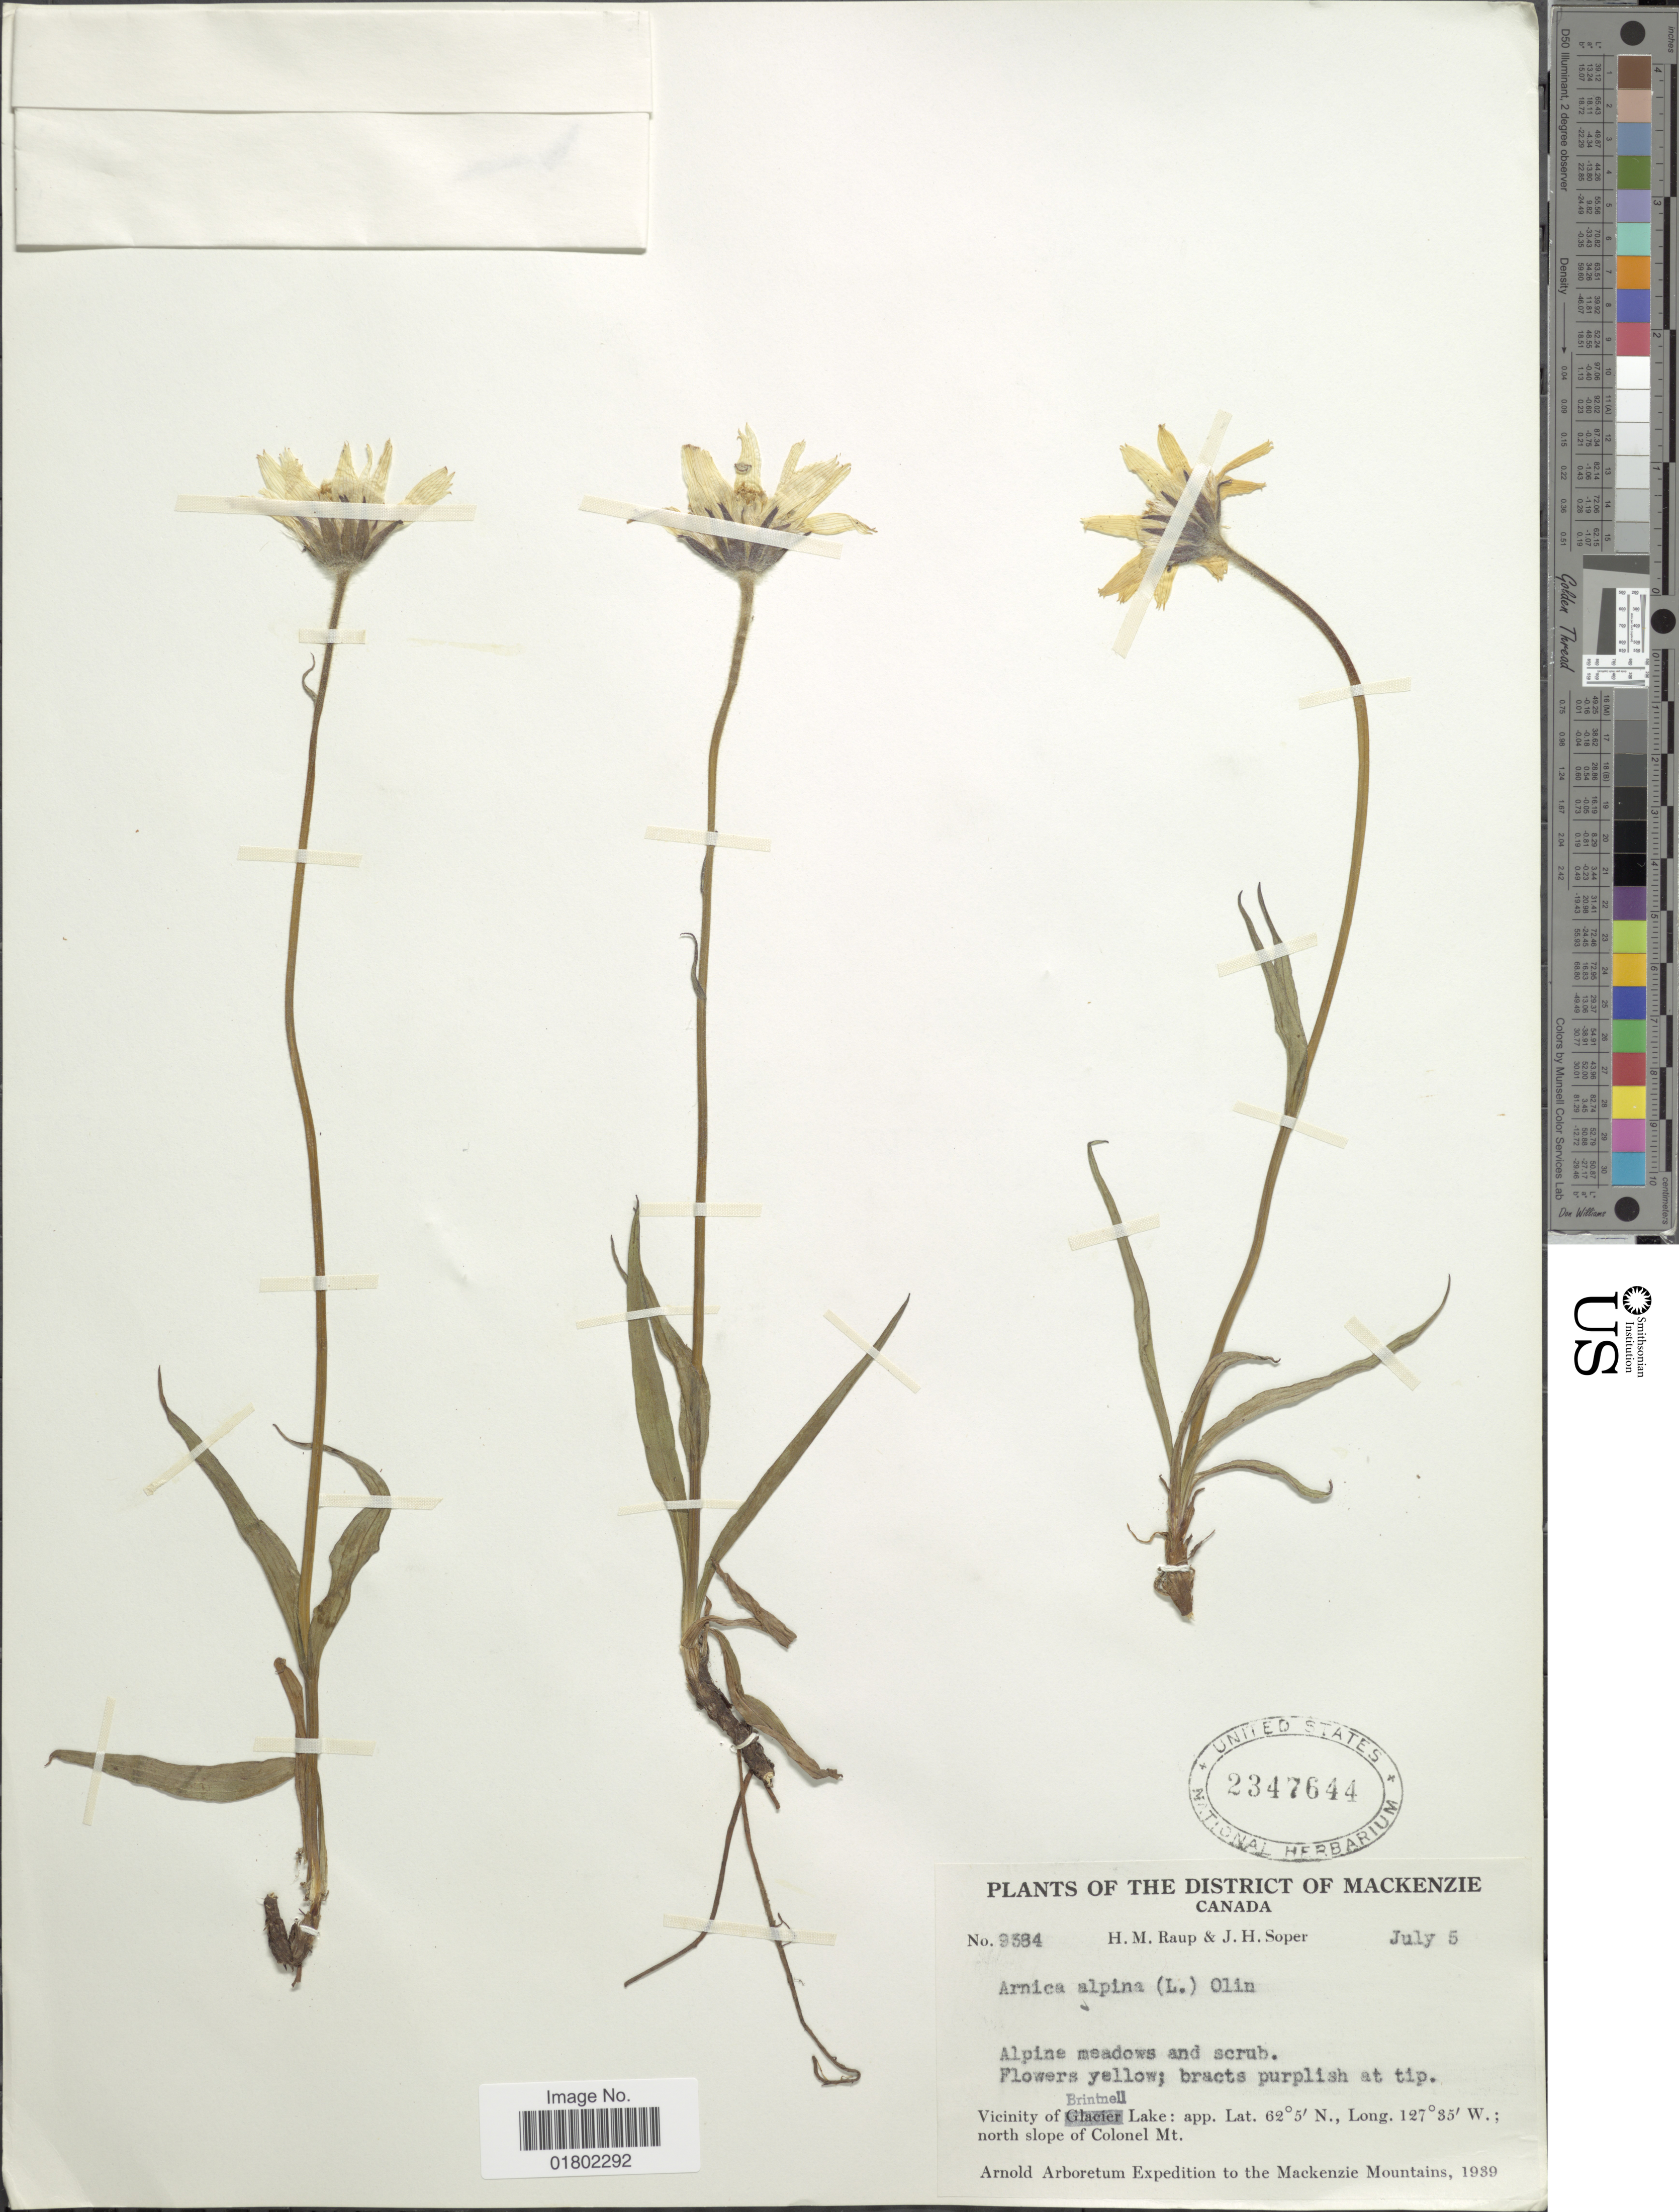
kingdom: Plantae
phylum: Tracheophyta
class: Magnoliopsida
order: Asterales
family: Asteraceae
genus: Arnica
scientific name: Arnica alpina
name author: Willd. ex Steud.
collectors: H. Raup & J. H. Soper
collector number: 9384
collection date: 1939-07-05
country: Canada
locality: District of Mackenzie, Vicinity of Glacier Lake, north slope of Colonel Mt.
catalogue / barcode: US 2347644